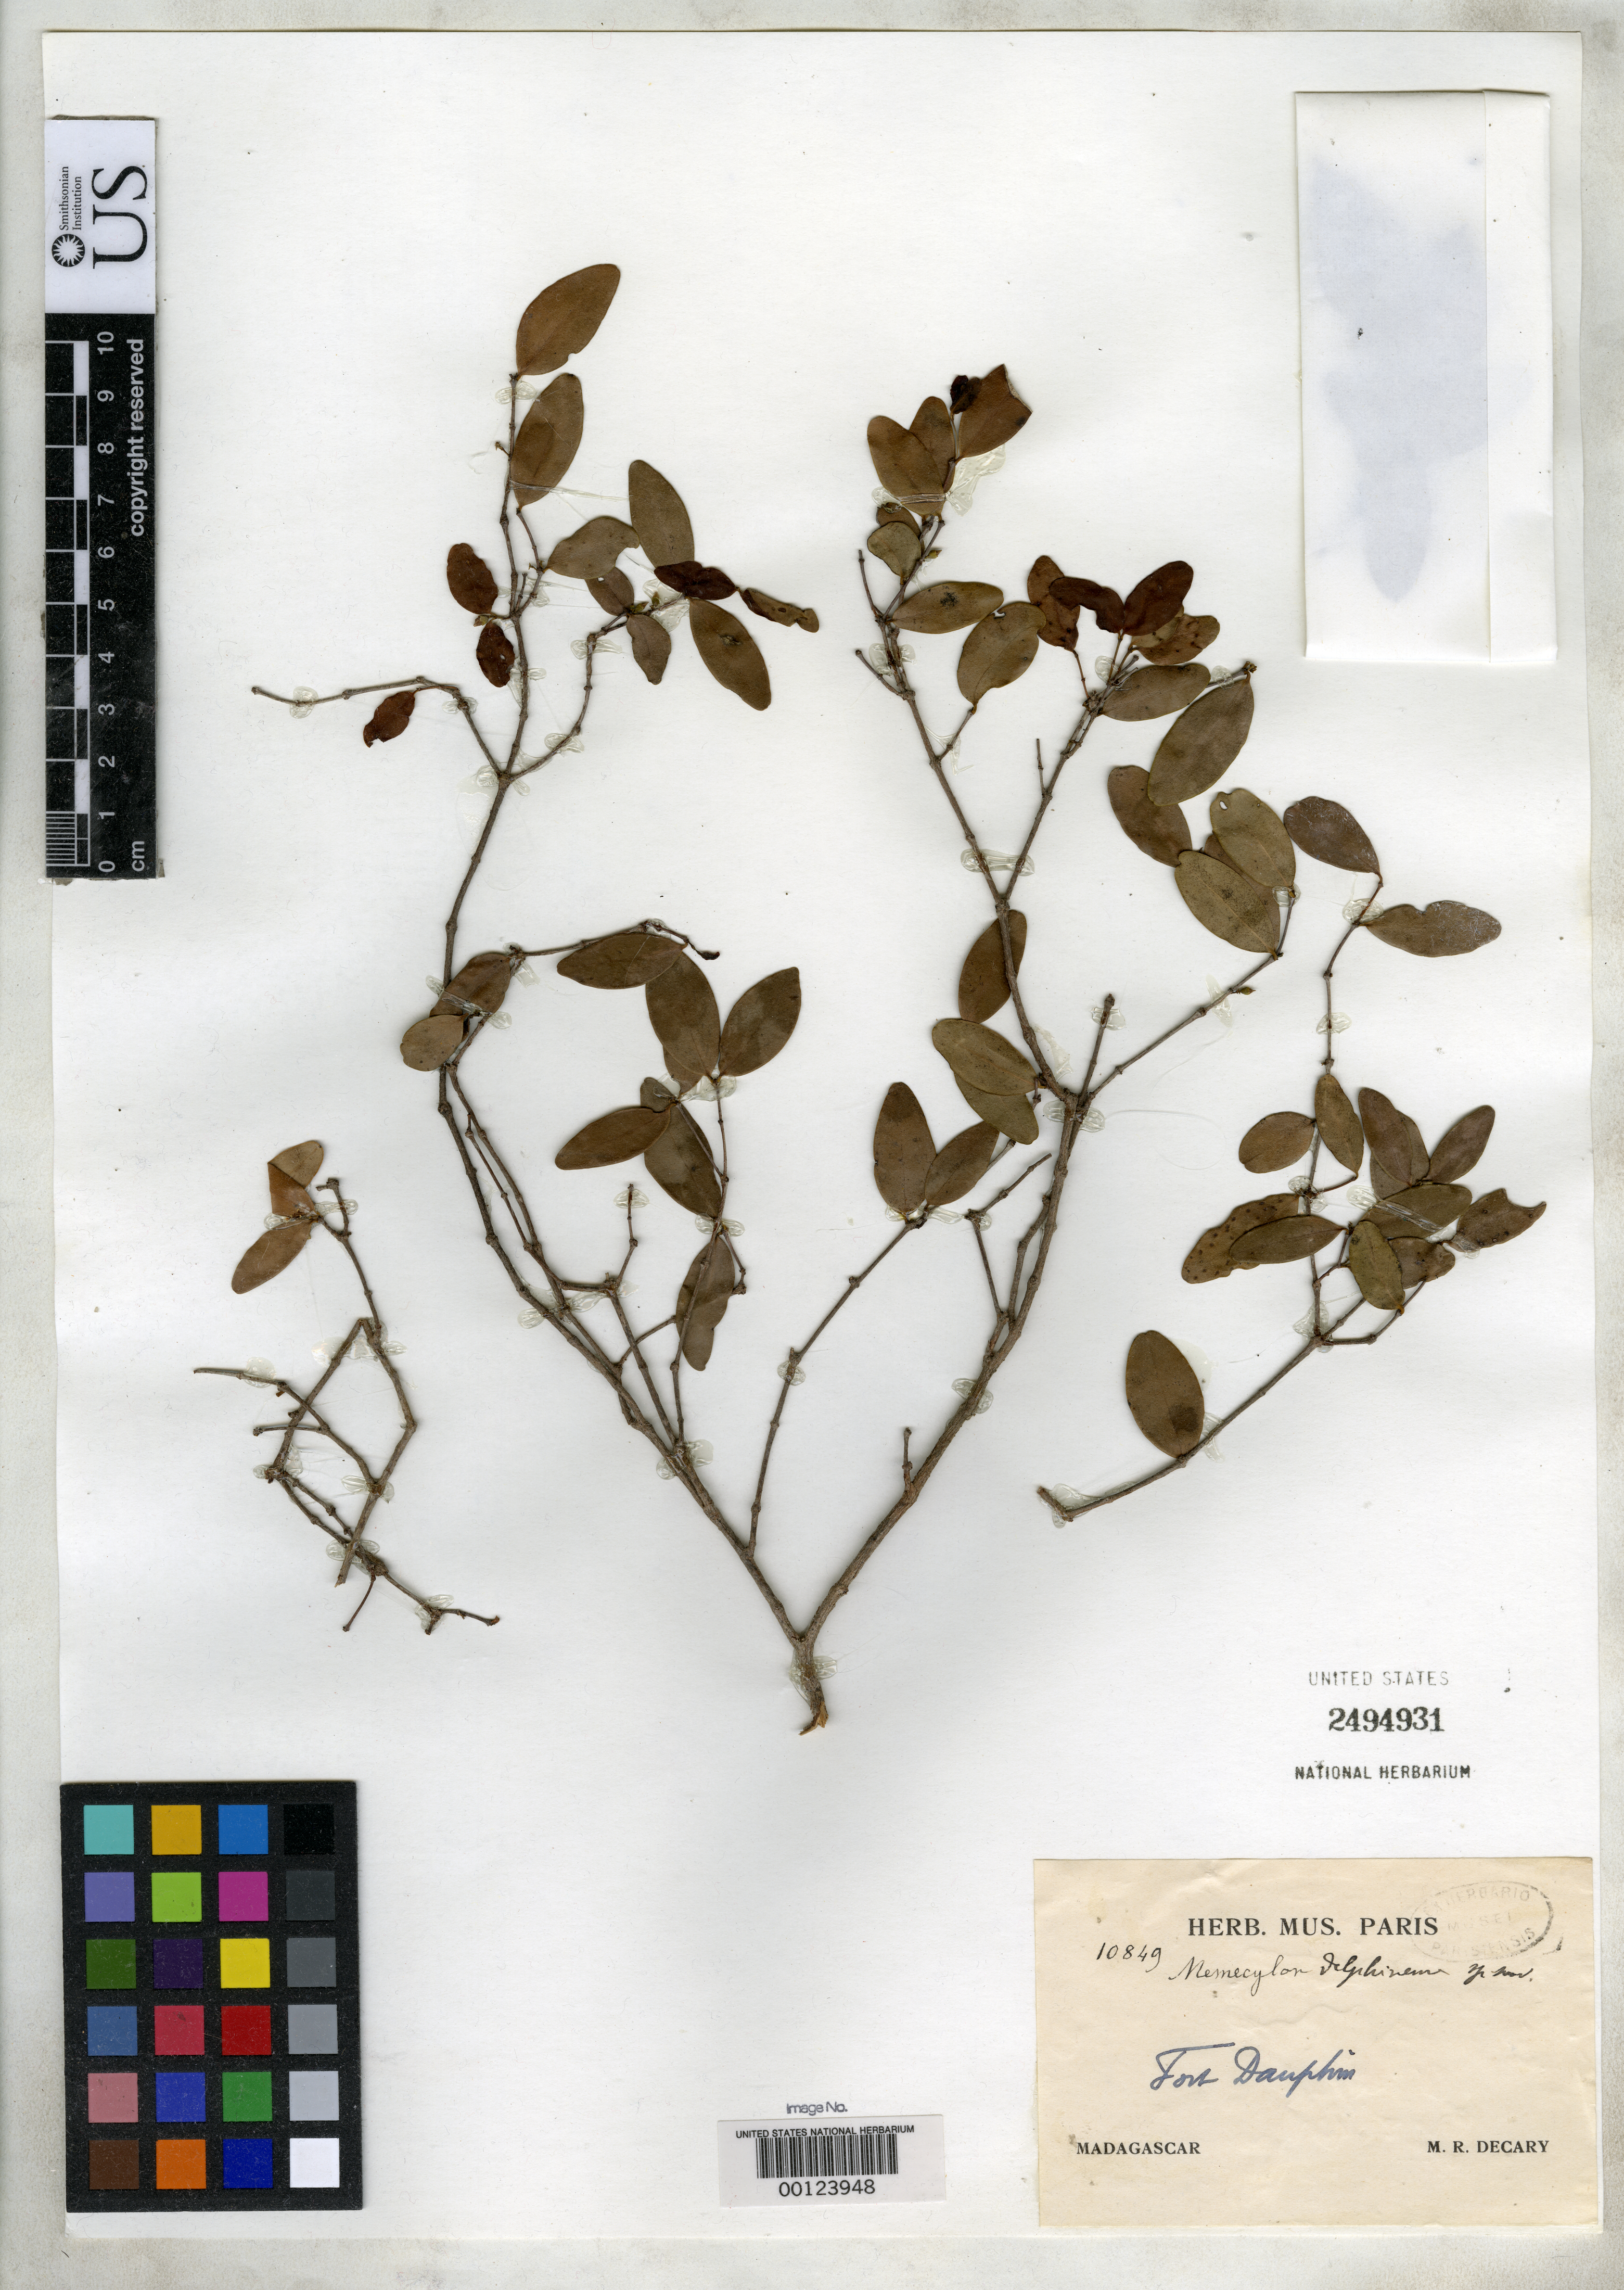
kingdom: Plantae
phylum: Tracheophyta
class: Magnoliopsida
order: Myrtales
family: Melastomataceae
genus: Memecylon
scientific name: Memecylon delphinense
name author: H. Perrier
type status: Isosyntype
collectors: R. Decary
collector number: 10849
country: Madagascar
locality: Fort Dauphin.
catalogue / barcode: US 2494931